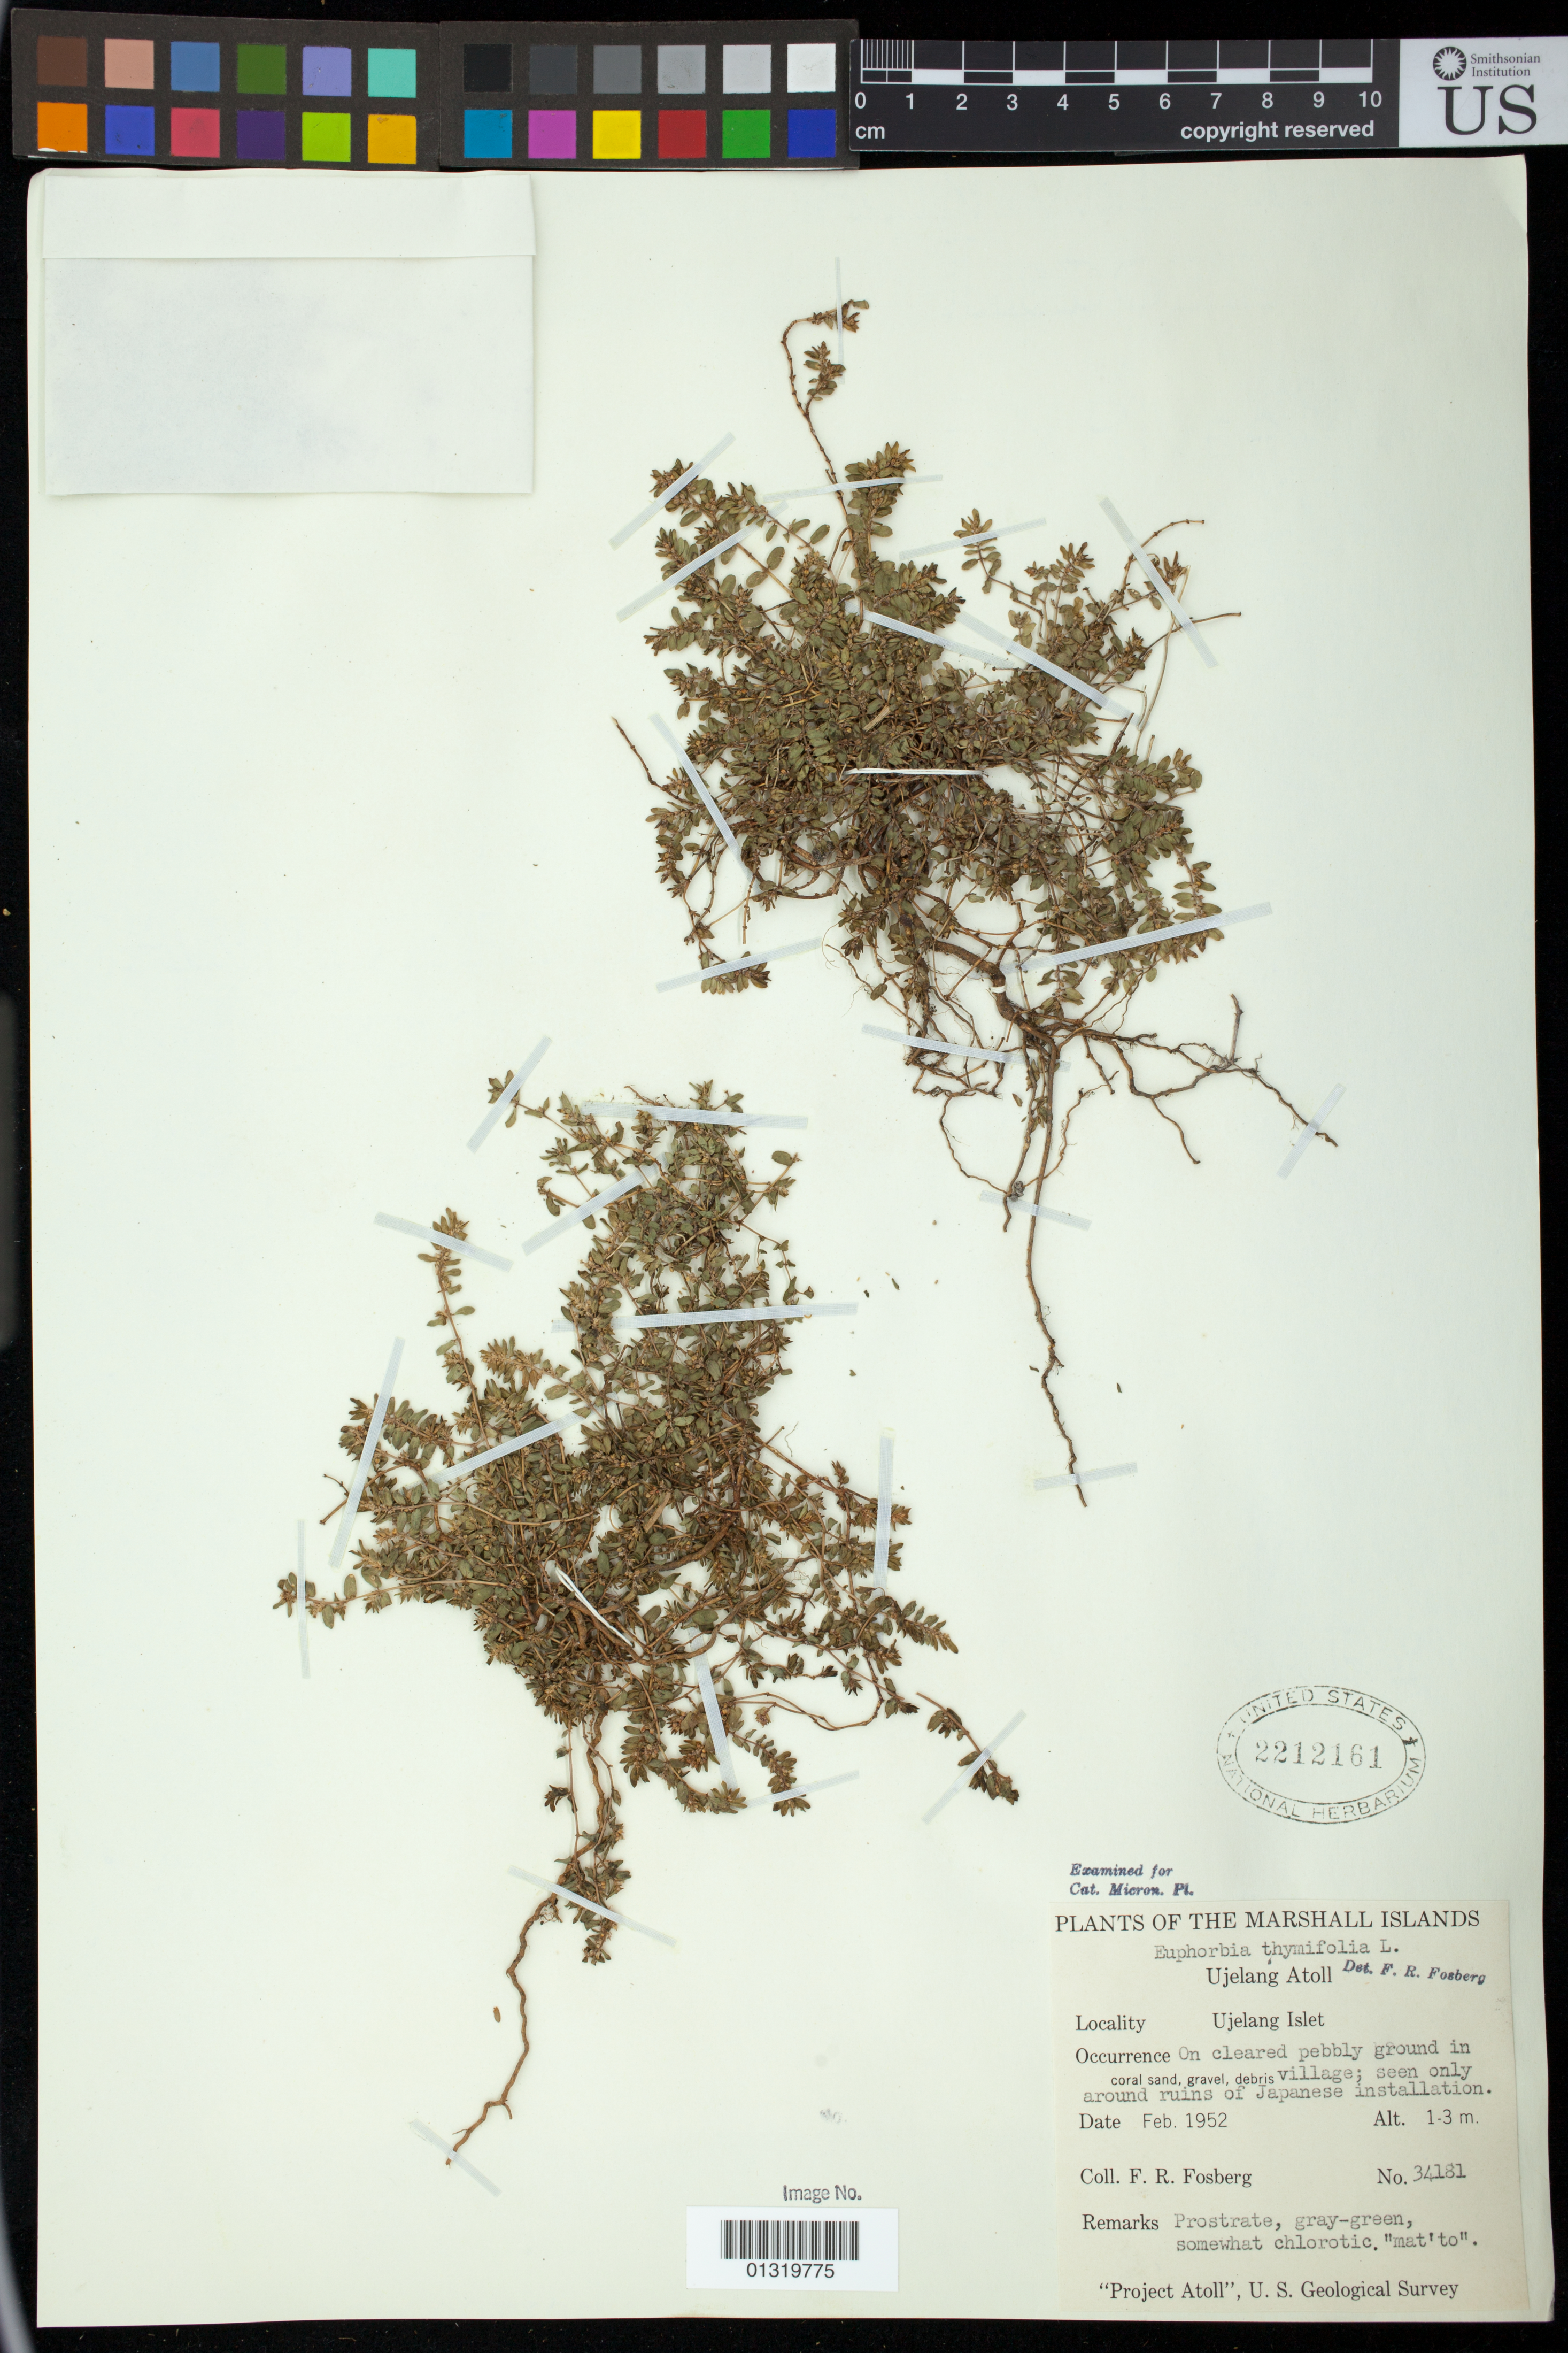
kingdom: Plantae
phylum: Tracheophyta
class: Magnoliopsida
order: Malpighiales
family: Euphorbiaceae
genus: Euphorbia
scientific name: Euphorbia thymifolia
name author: L.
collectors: F. R. Fosberg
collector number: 34181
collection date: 1952-02-01/1952-02-28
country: Marshall Islands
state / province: Ujelang Atoll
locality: Ujelang Islet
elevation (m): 1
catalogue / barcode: US 2212161